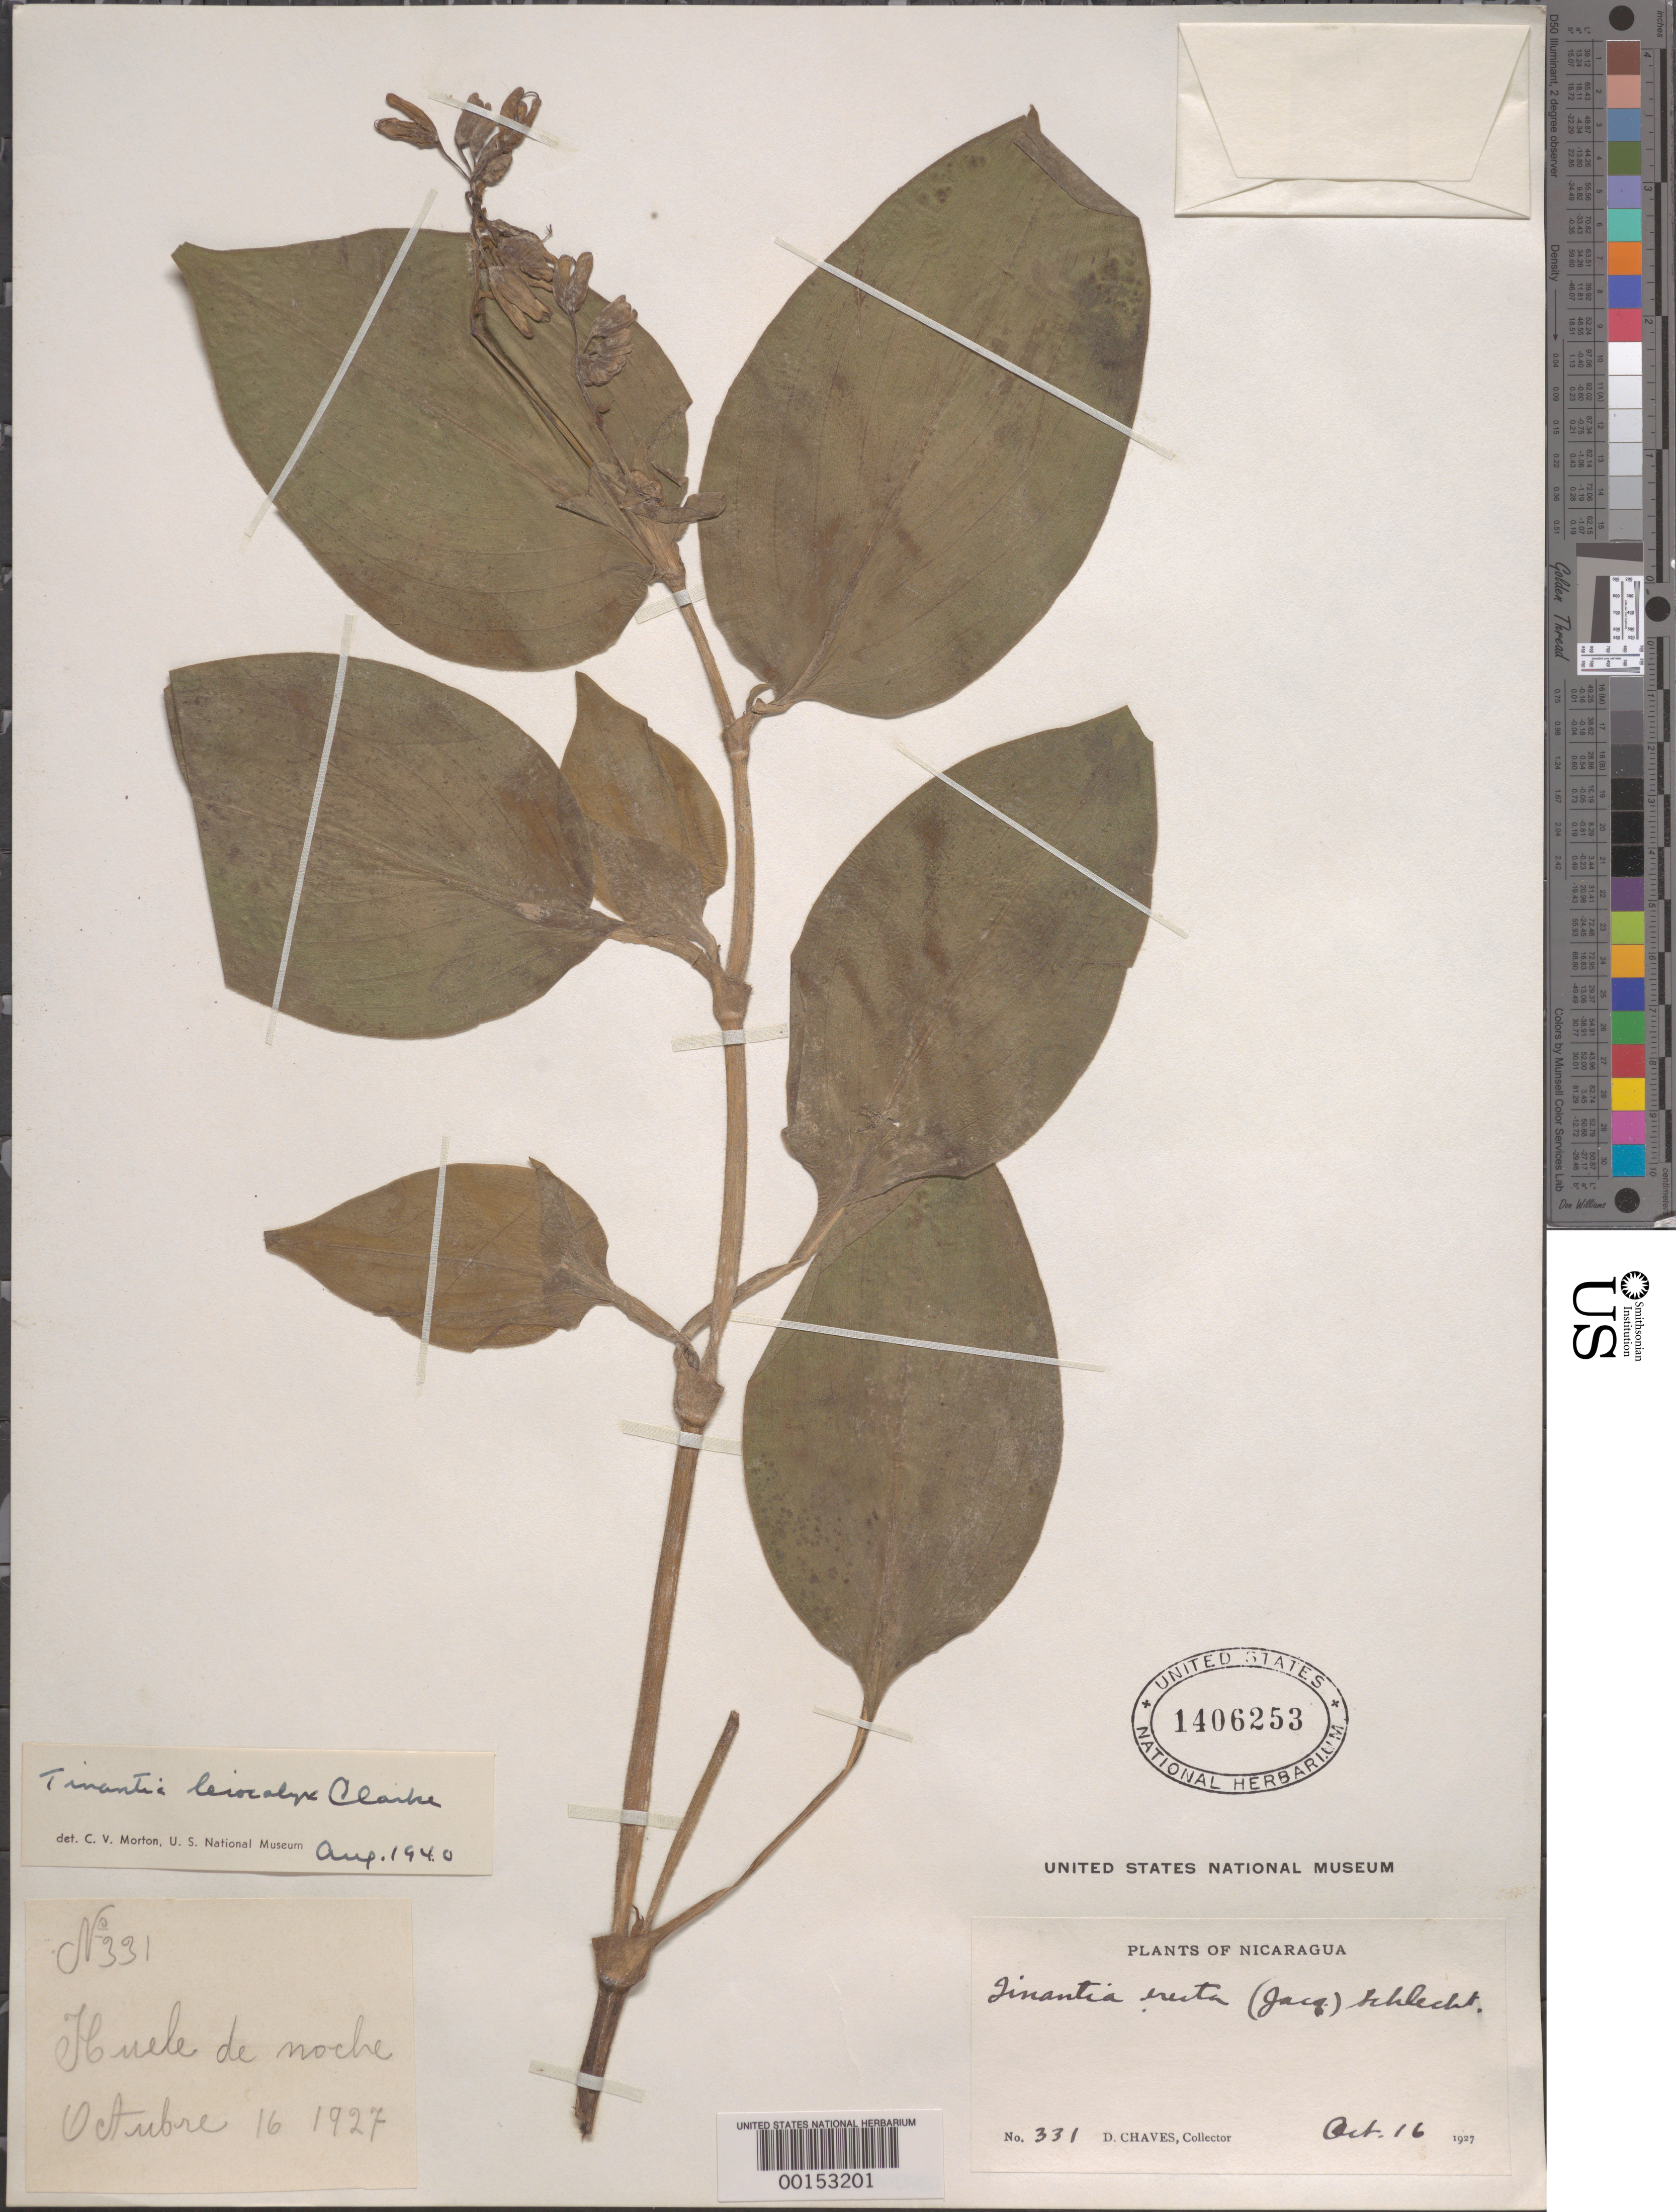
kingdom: Plantae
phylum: Tracheophyta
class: Liliopsida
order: Commelinales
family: Commelinaceae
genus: Tinantia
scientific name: Tinantia leiocalyx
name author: C.B. Clarke in Donn. Sm.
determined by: Morton, C. V.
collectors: D. Chaves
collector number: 331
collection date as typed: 16 Oct 1927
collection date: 1927-10-16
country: Nicaragua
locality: Huele de noche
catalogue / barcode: US 1406253